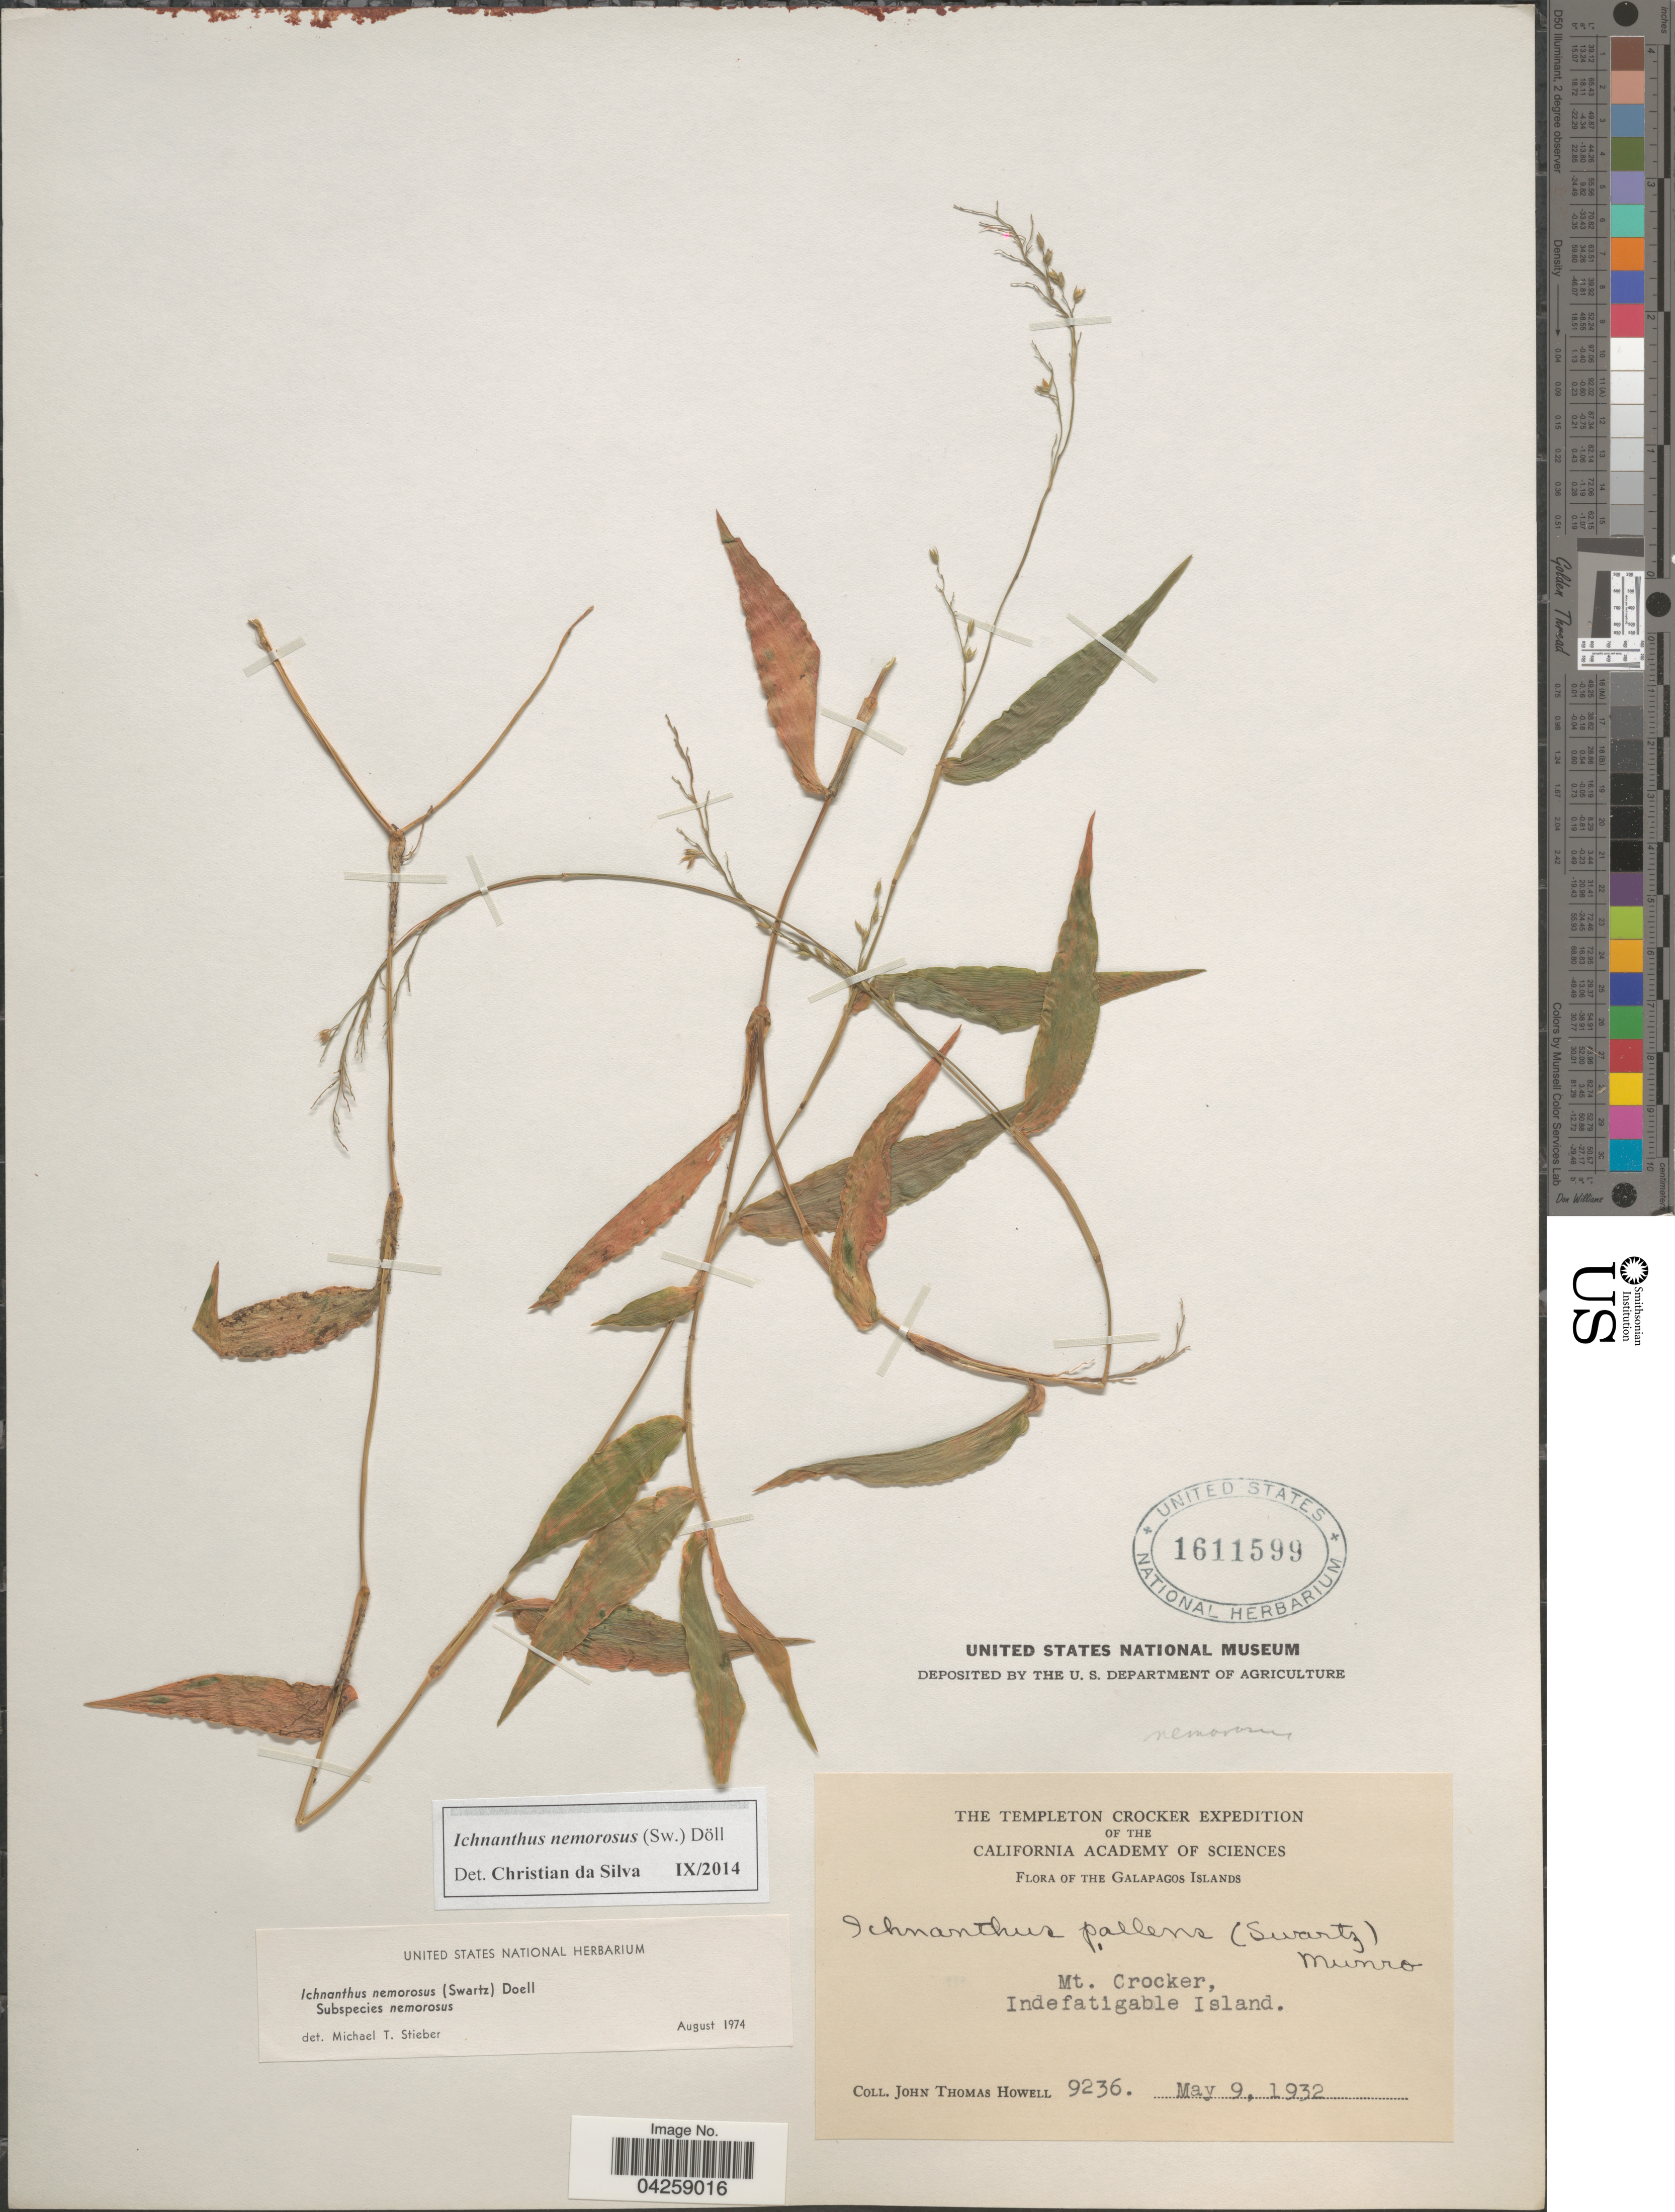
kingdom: Plantae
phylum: Tracheophyta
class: Liliopsida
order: Poales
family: Poaceae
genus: Ichnanthus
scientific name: Ichnanthus nemorosus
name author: (Sw.) Döll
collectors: J. T. Howell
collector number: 9236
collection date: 1932-05-09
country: Ecuador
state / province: Colón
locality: The Templeton Crocker Expedition of the California Academy of Sciences. Galapagos Islands. Mt. Crocker, Indefatigable Island.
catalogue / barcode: US 1611599